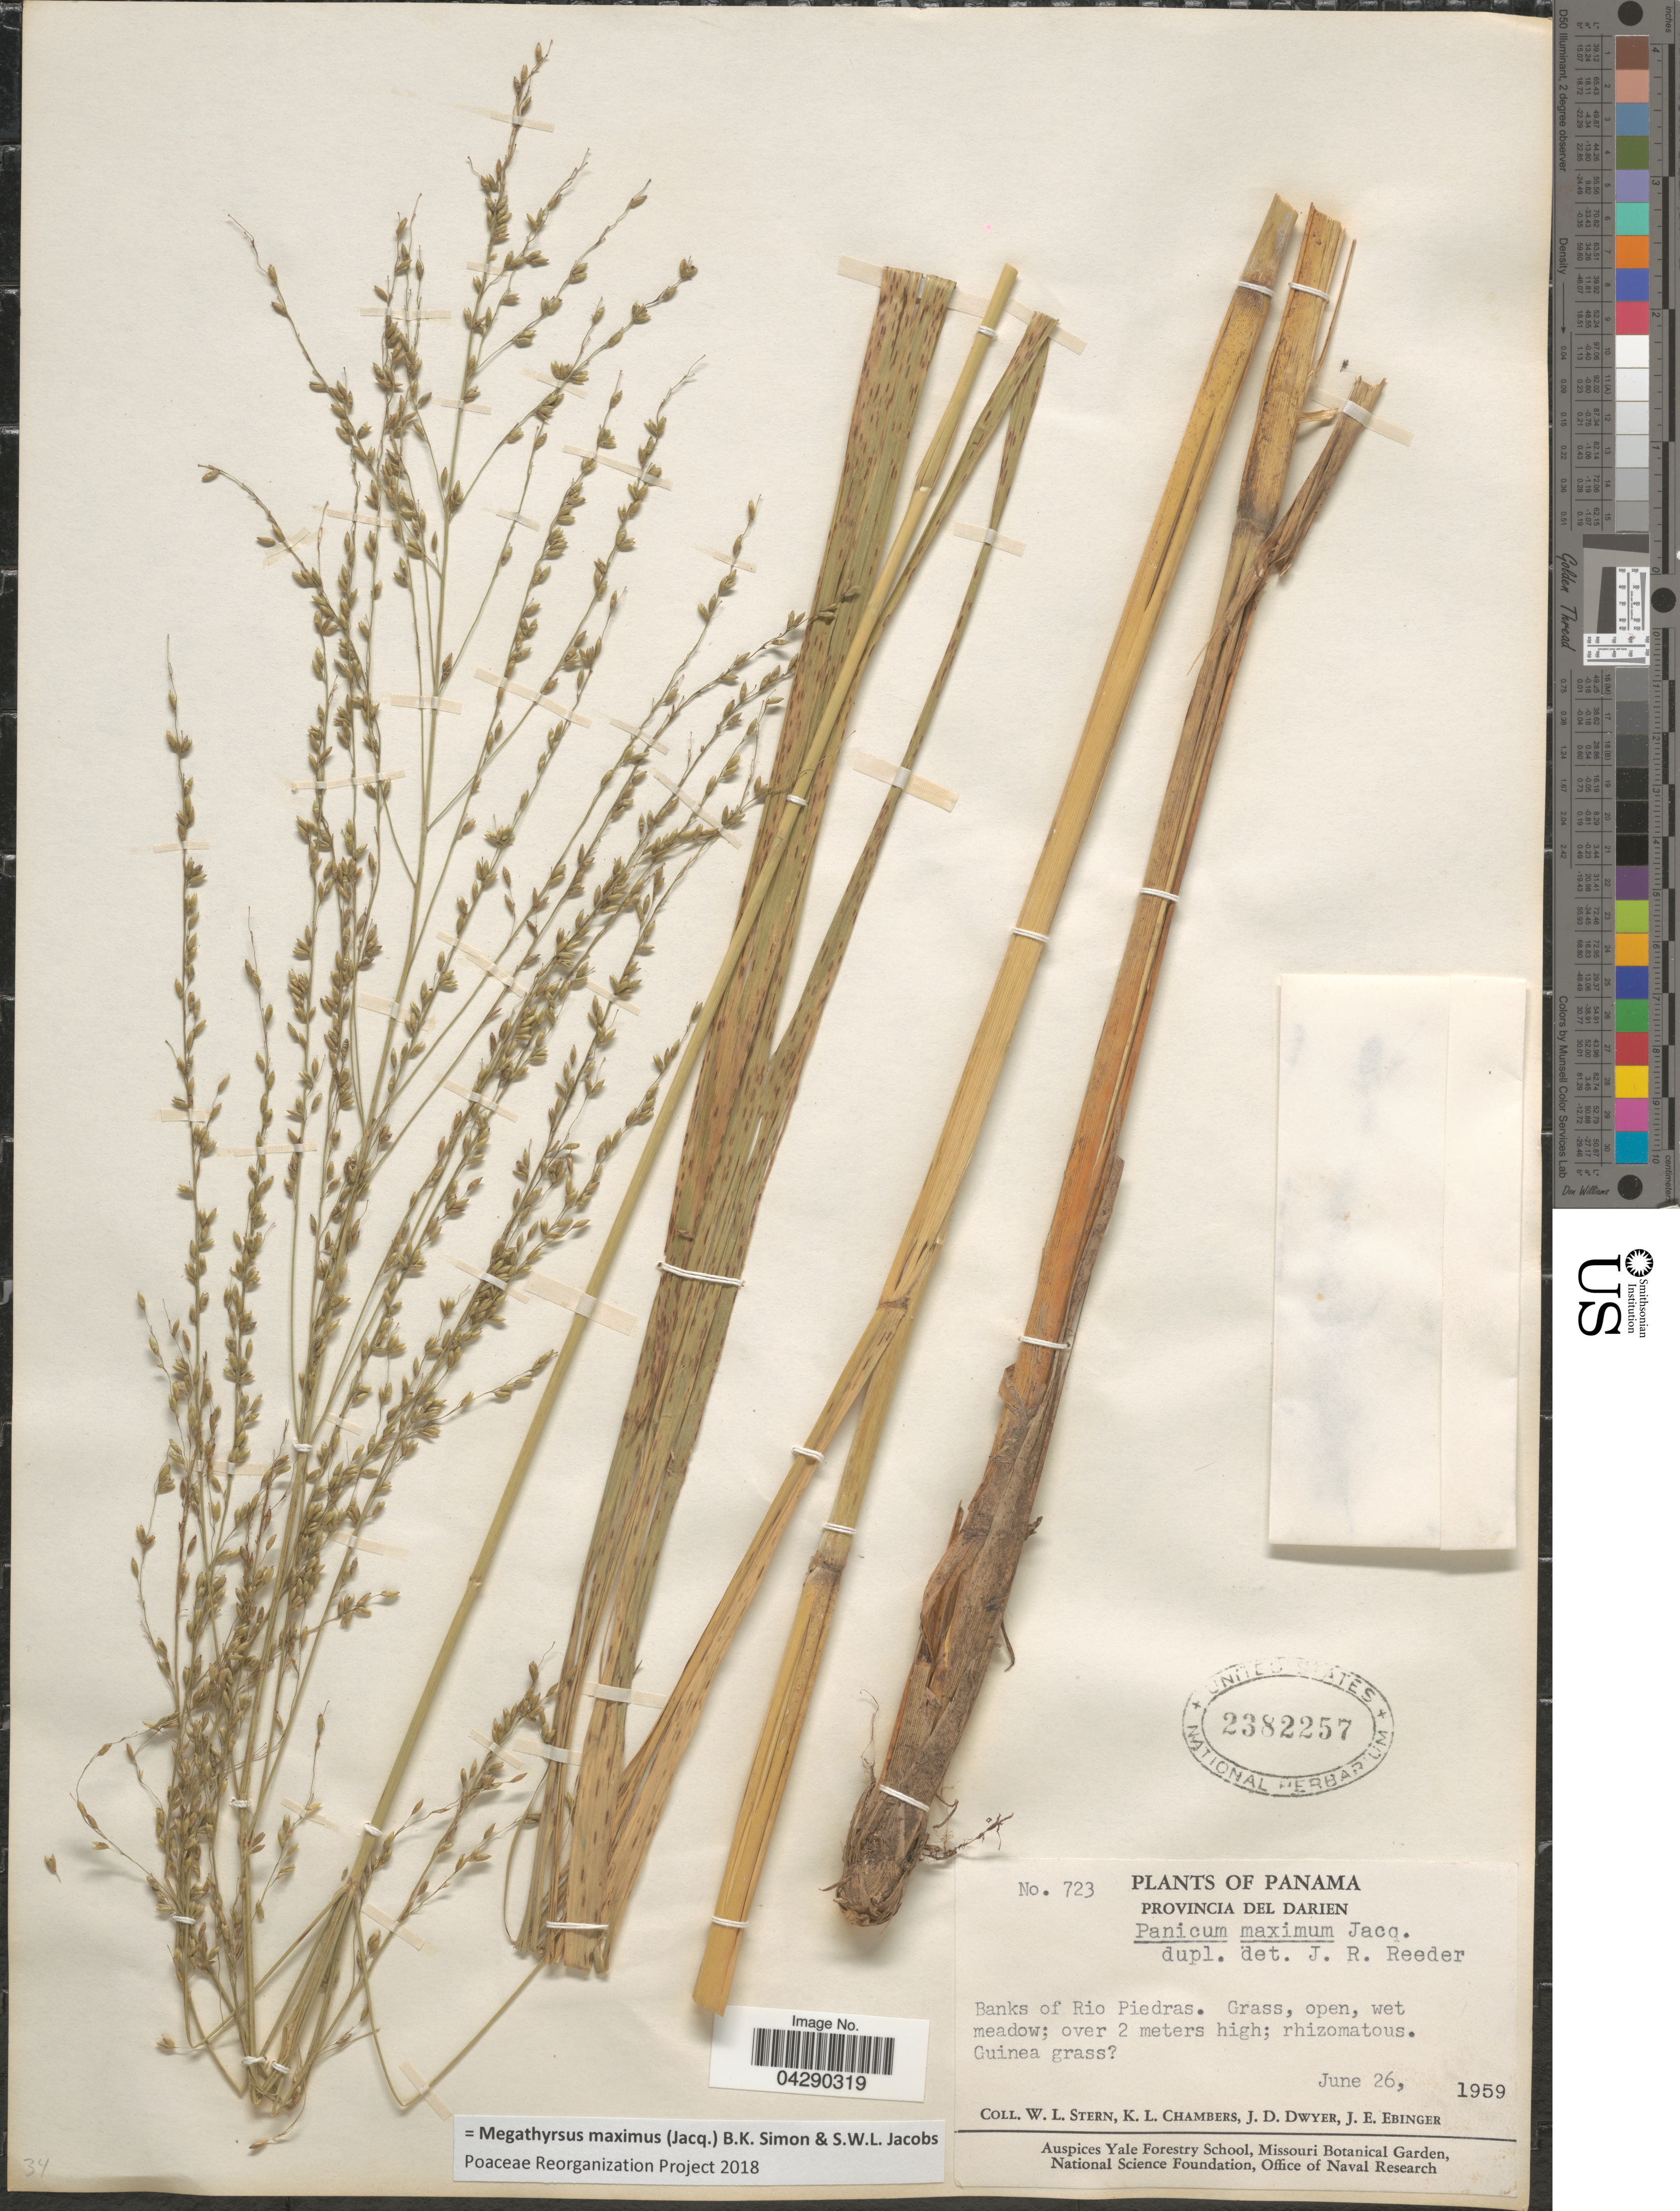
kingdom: Plantae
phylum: Tracheophyta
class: Liliopsida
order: Poales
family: Poaceae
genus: Megathyrsus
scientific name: Megathyrsus maximus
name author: (Jacq.) B.K. Simon & S.W.L. Jacobs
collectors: W. L. Stern, K. Chambers, J. D. Dwyer & J. Ebinger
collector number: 723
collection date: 1959-06-26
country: Panama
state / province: Darien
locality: Banks of Rio Piedras.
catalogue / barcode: US 2382257